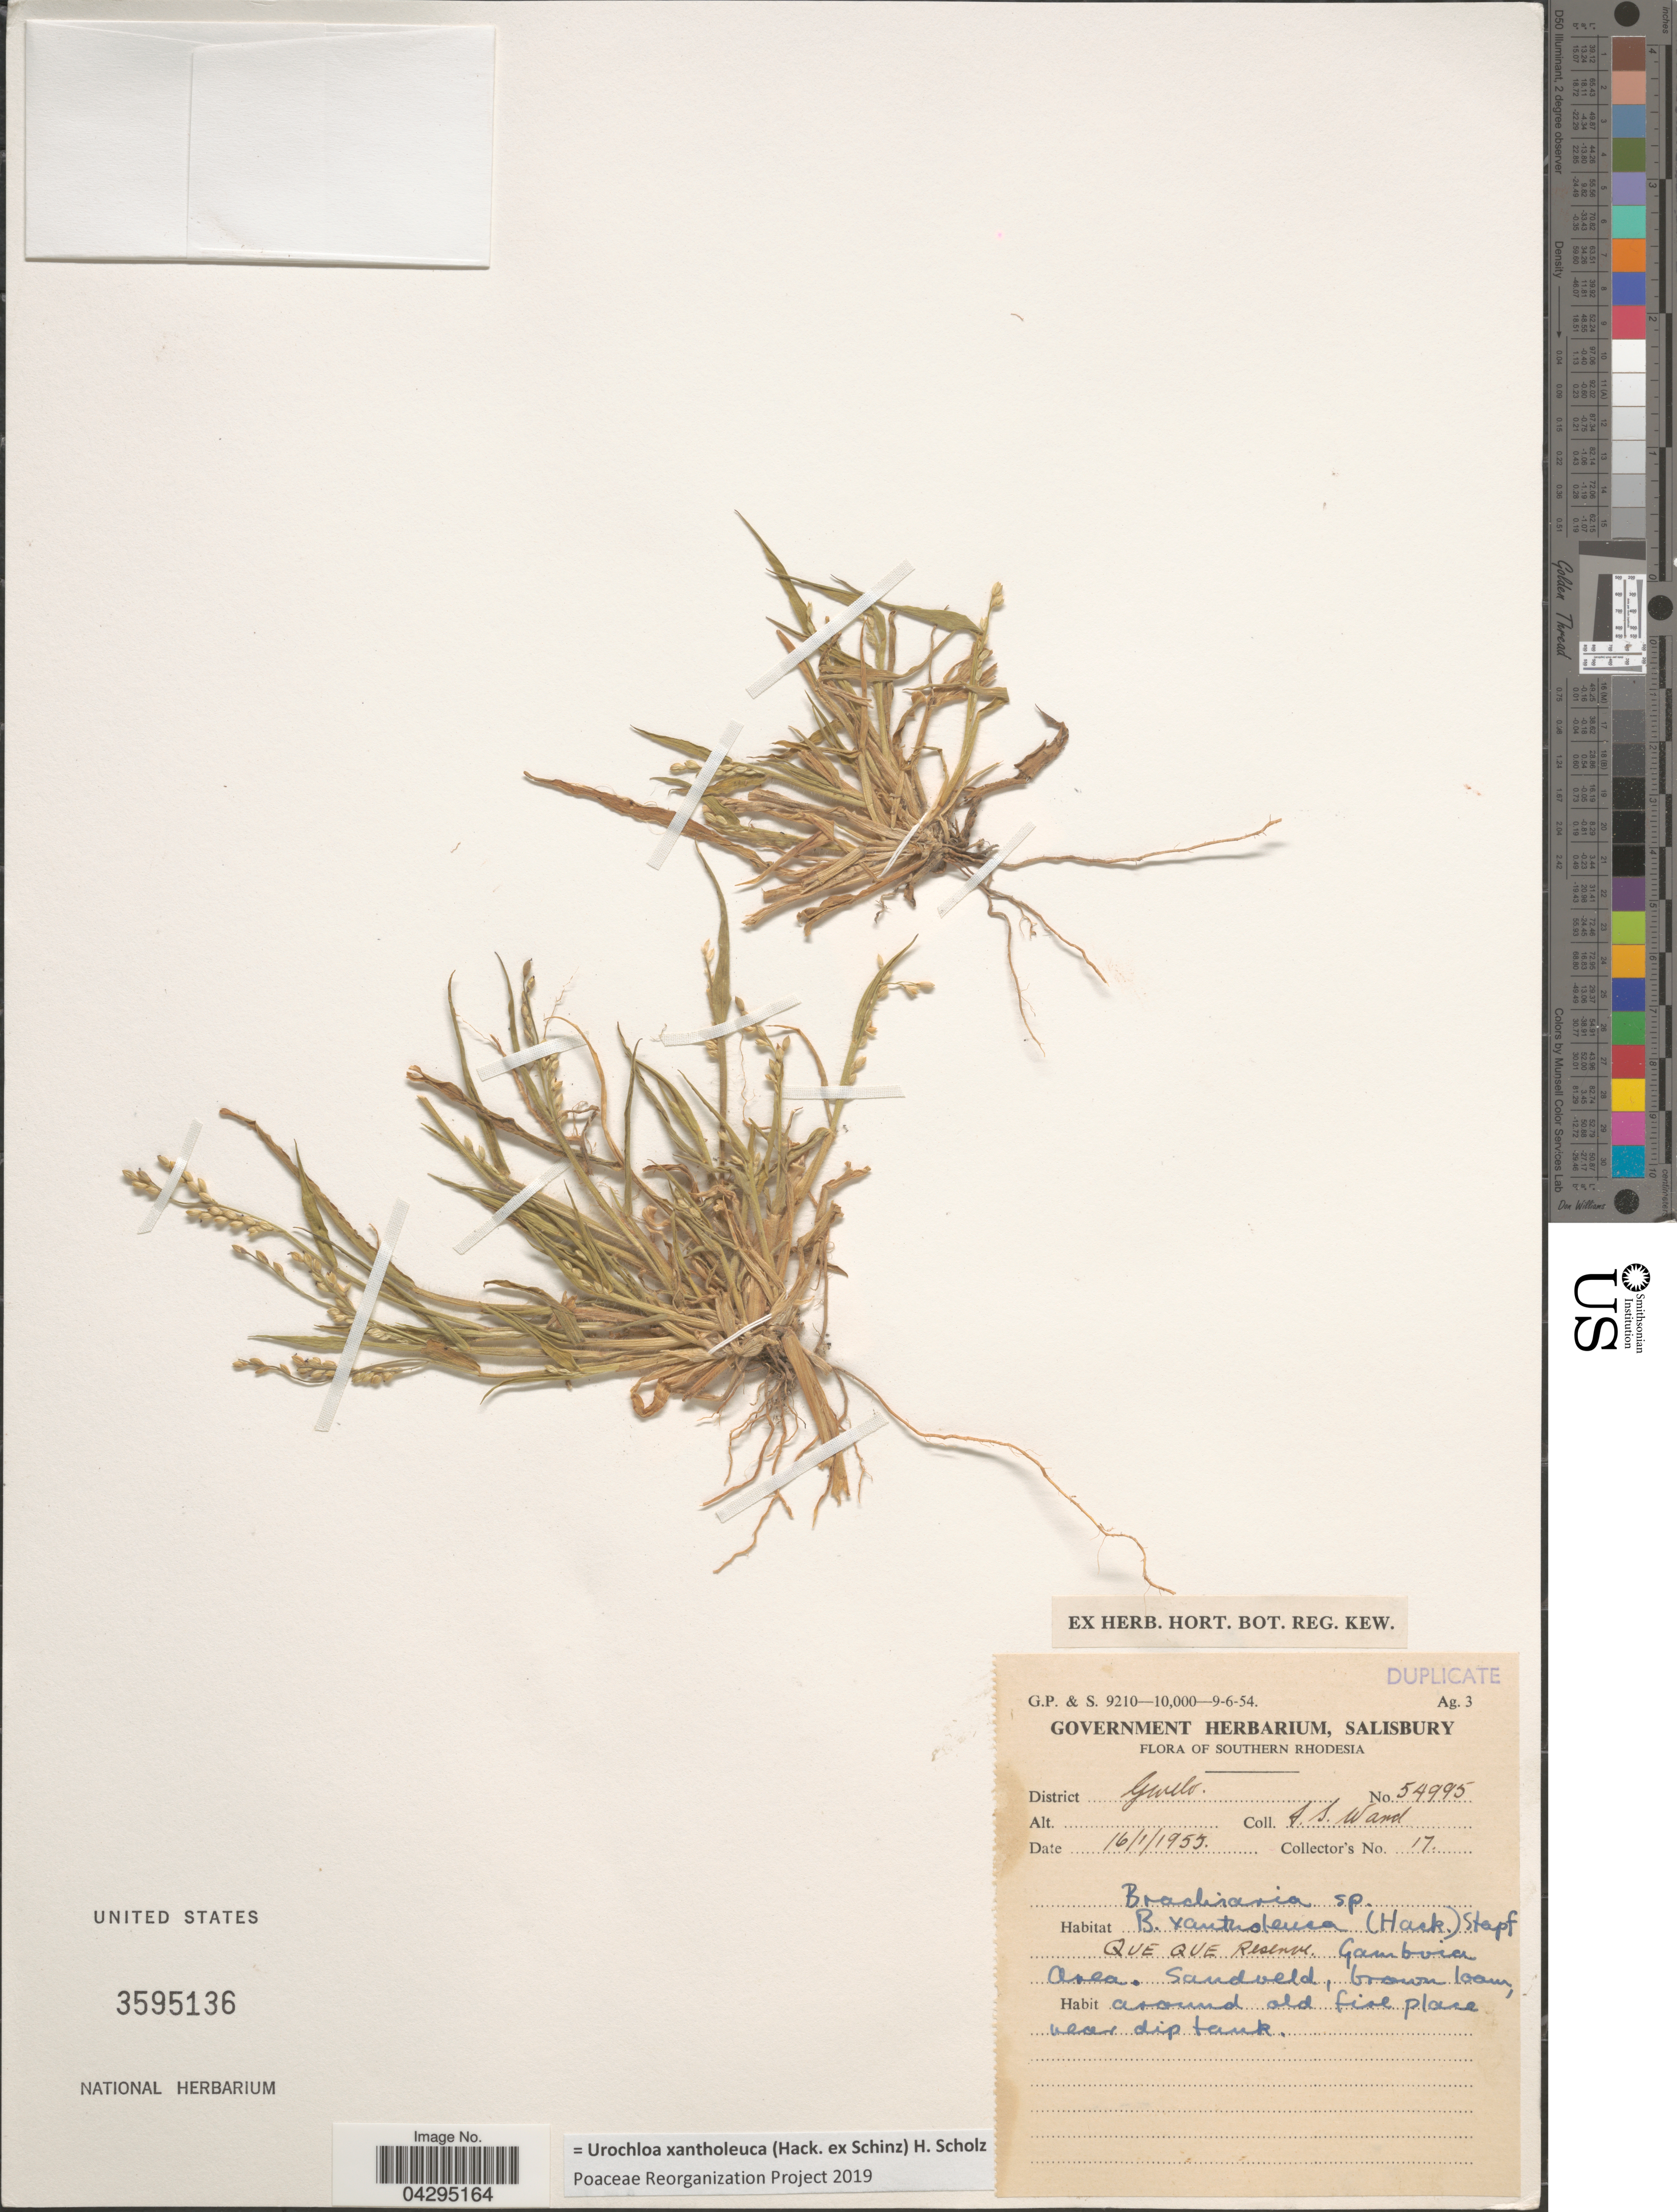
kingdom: Plantae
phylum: Tracheophyta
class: Liliopsida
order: Poales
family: Poaceae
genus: Urochloa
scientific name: Urochloa xantholeuca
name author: (Hack. ex Schinz) H. Scholz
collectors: E. S. Ward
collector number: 17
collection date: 1955-01-16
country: Zimbabwe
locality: Southern Rhodesia. District Gwelo. Que Que Reserve, Gamboia Area.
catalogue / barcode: US 3595136